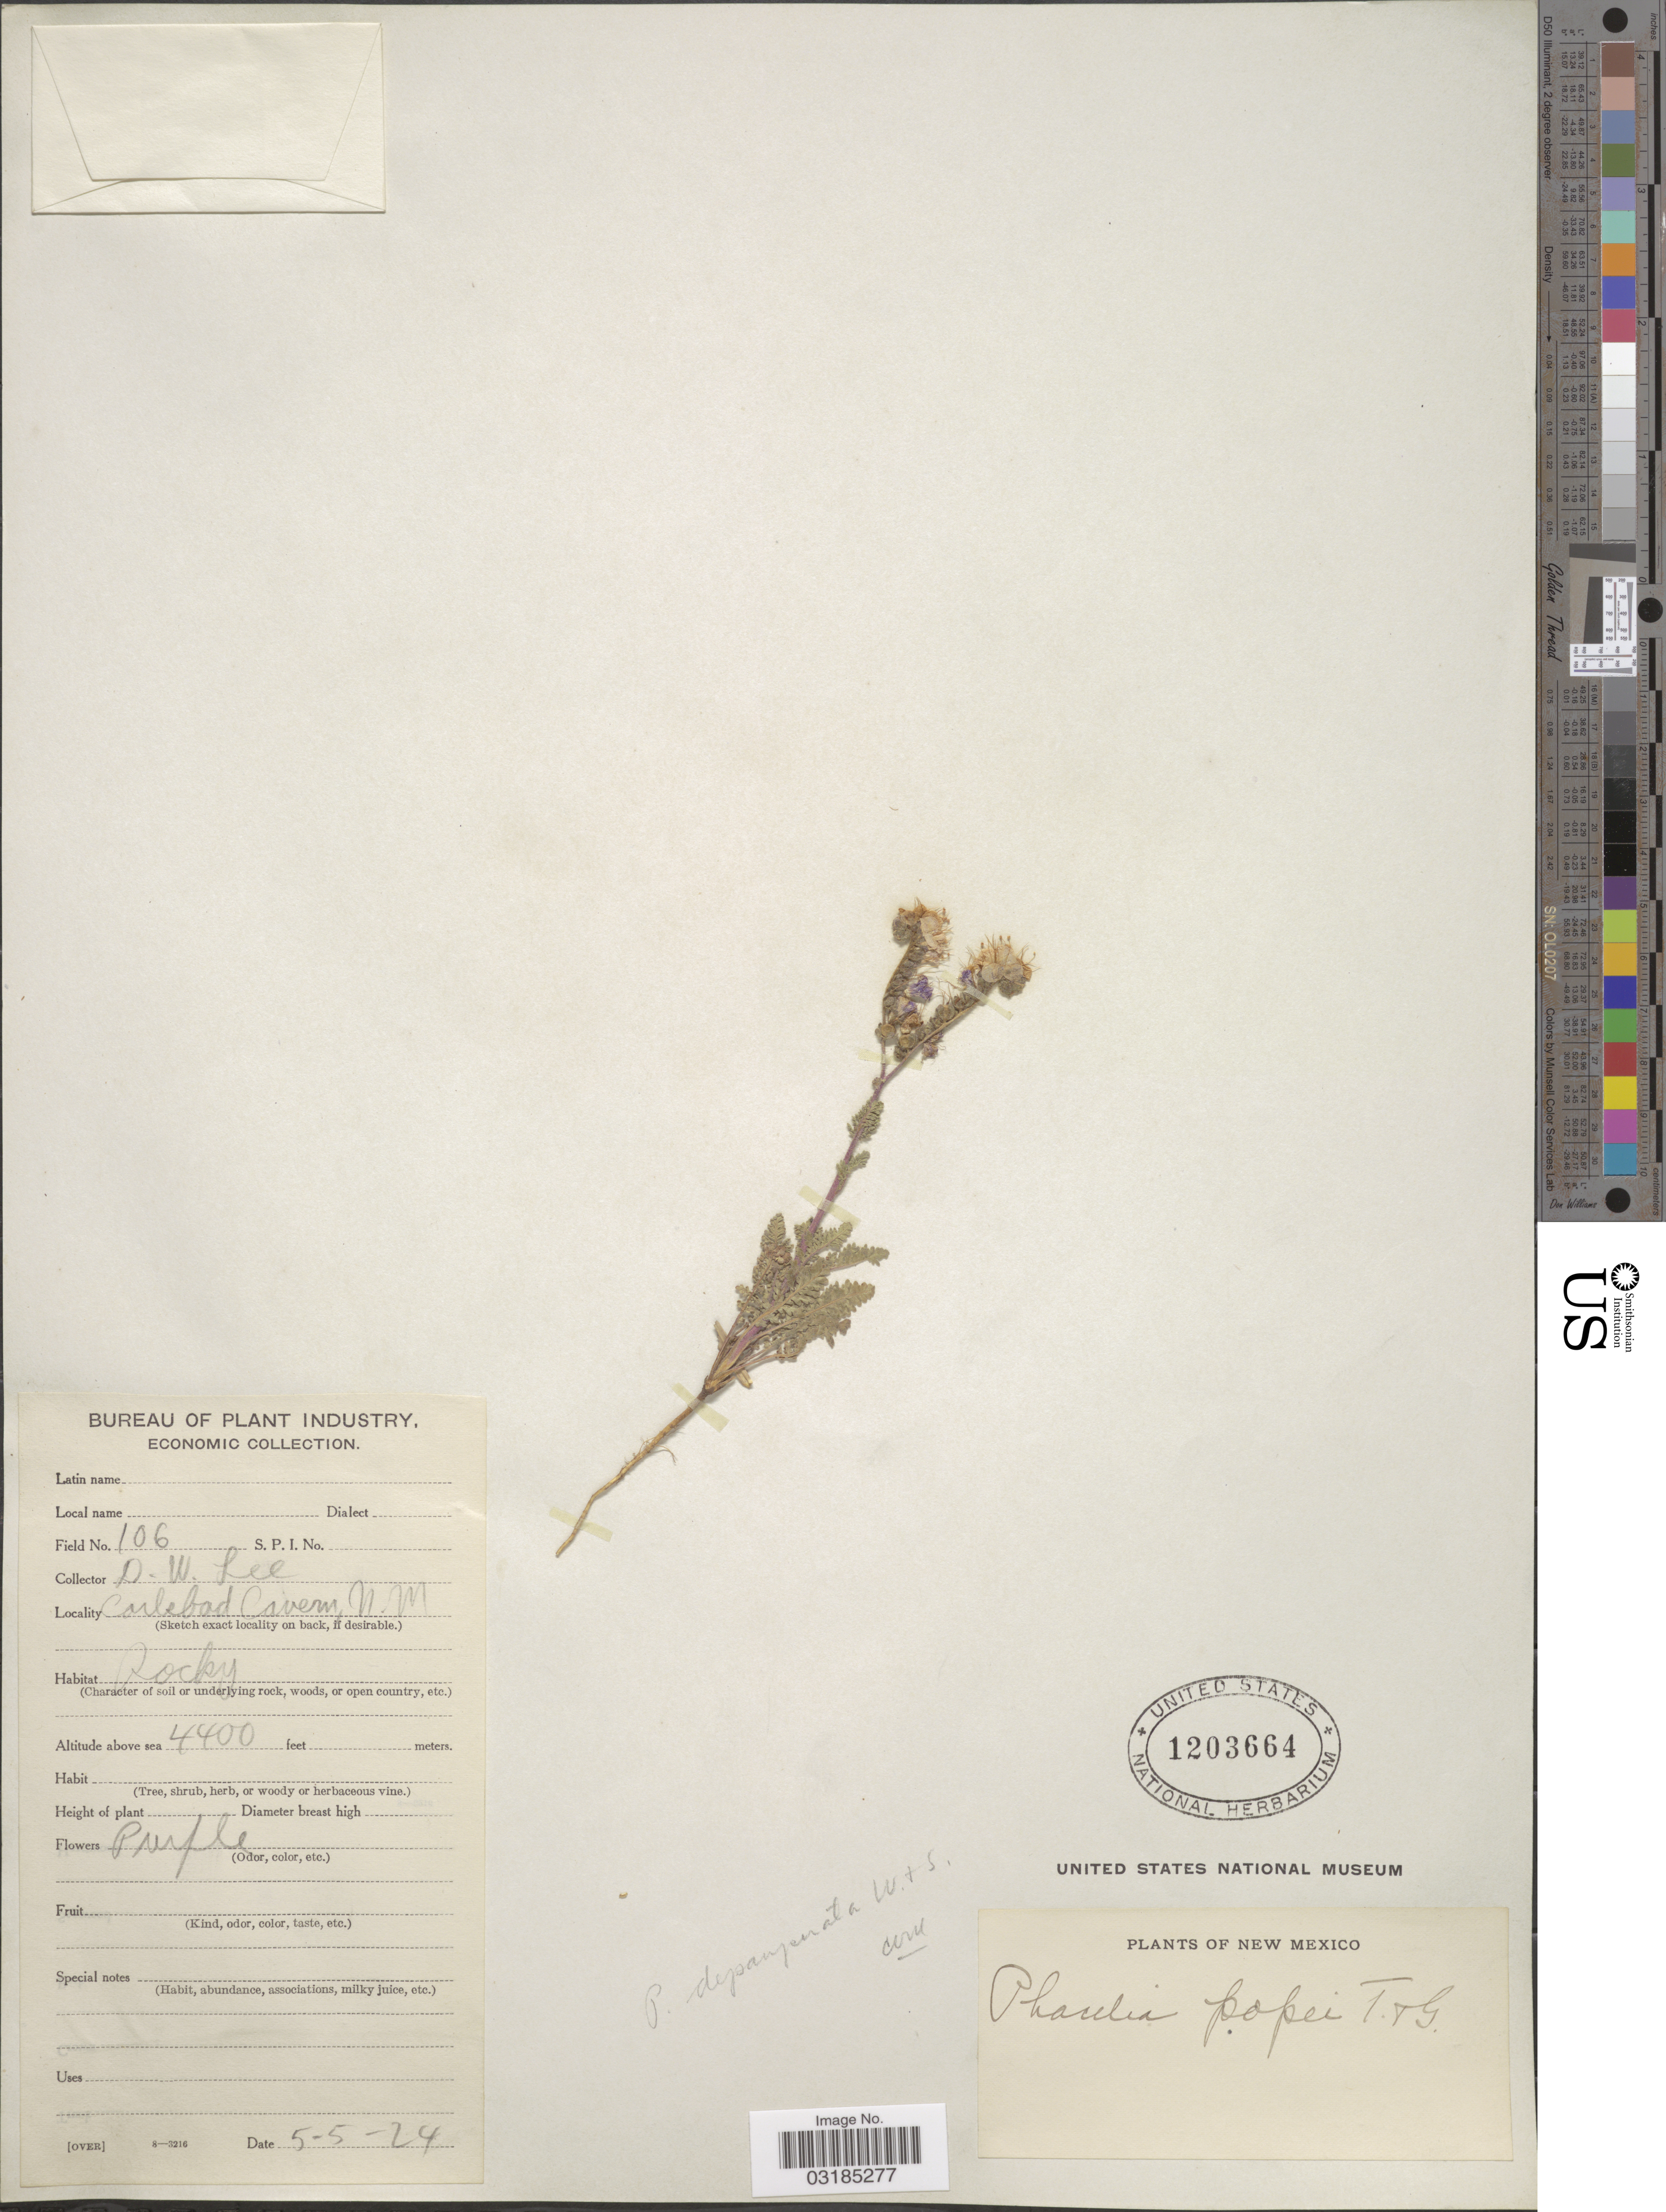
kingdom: Plantae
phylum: Tracheophyta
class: Magnoliopsida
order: Boraginales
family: Hydrophyllaceae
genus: Phacelia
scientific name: Phacelia depauperata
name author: Wooton & Standl.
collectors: D. Lee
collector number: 106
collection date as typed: Transcribed d/m/y: 5/5/24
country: United States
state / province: New Mexico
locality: Carlsbad Cavern N. M.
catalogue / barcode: US 1203664